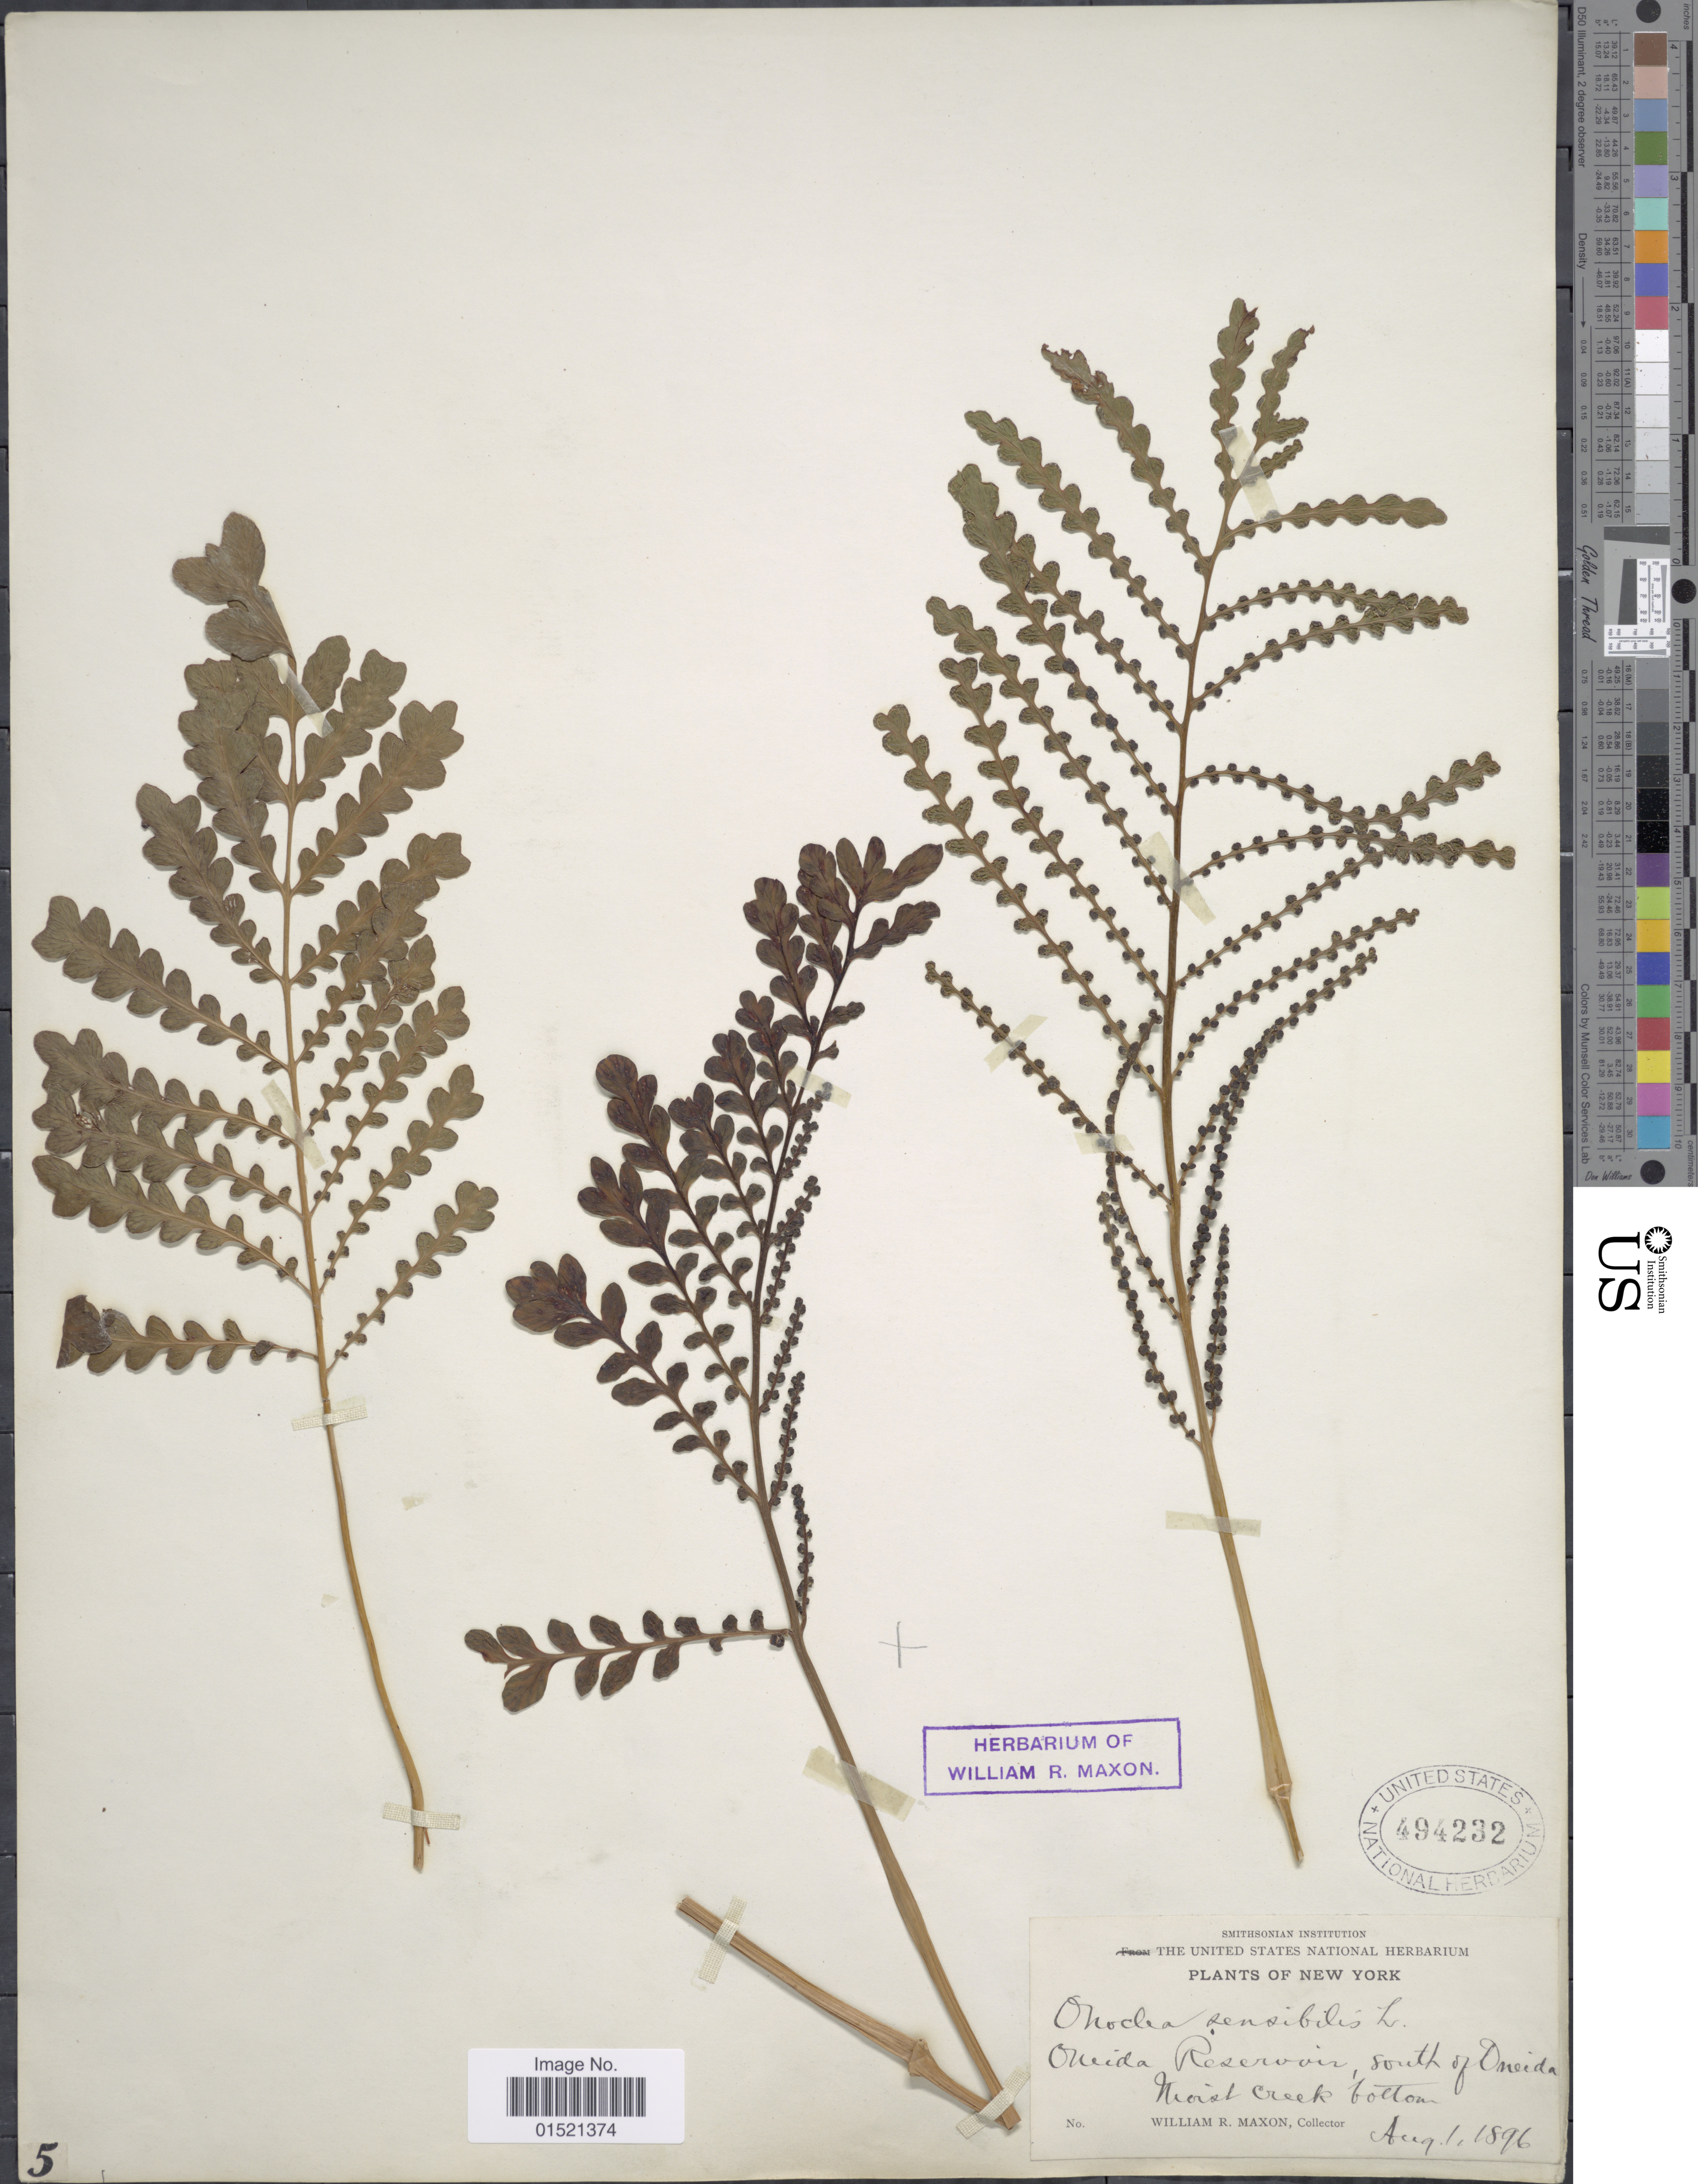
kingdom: Plantae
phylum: Tracheophyta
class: Polypodiopsida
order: Polypodiales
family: Onocleaceae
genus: Onoclea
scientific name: Onoclea sensibilis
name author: L.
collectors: W. R. Maxon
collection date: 1896-08-01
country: United States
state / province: New York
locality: Oneida Reservoir, south of Oneida, Moist creek bottom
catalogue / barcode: US 494232